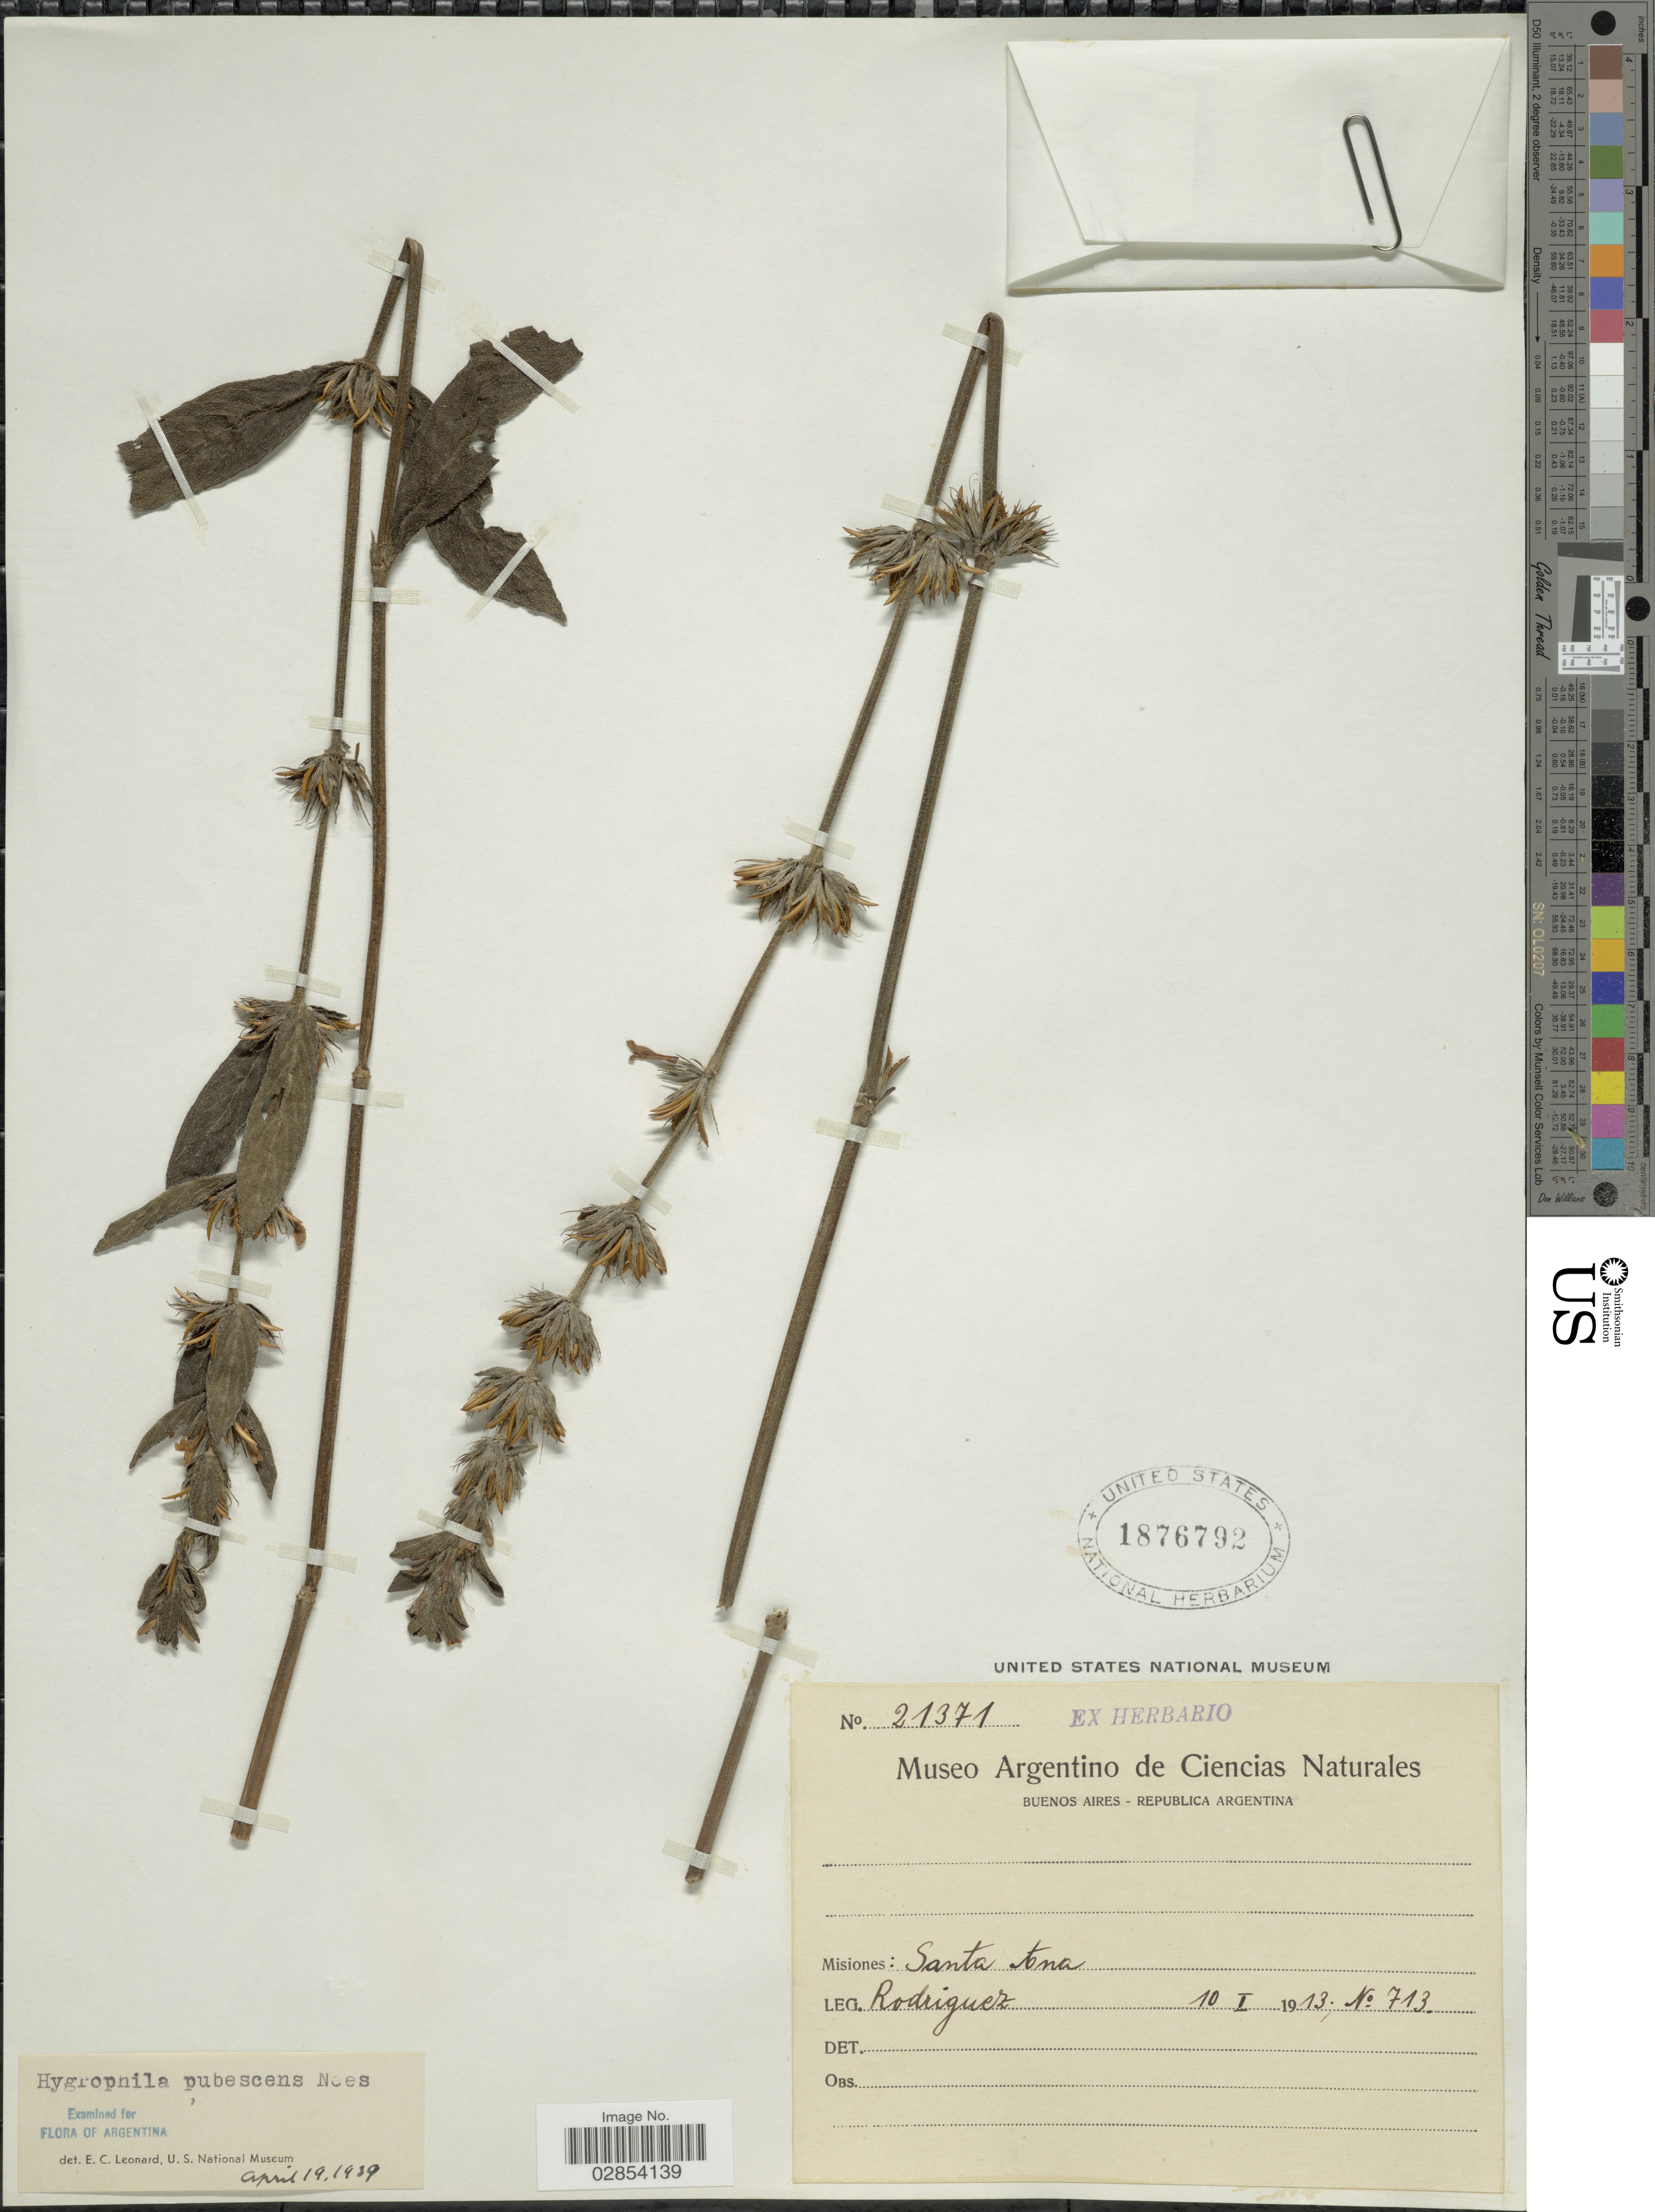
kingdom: Plantae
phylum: Tracheophyta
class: Magnoliopsida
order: Lamiales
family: Acanthaceae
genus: Hygrophila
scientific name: Hygrophila pubescens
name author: Nees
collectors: Rodriguez, --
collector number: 713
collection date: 1913-01-10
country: Argentina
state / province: Misiones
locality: Santa Ana.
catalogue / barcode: US 1876792